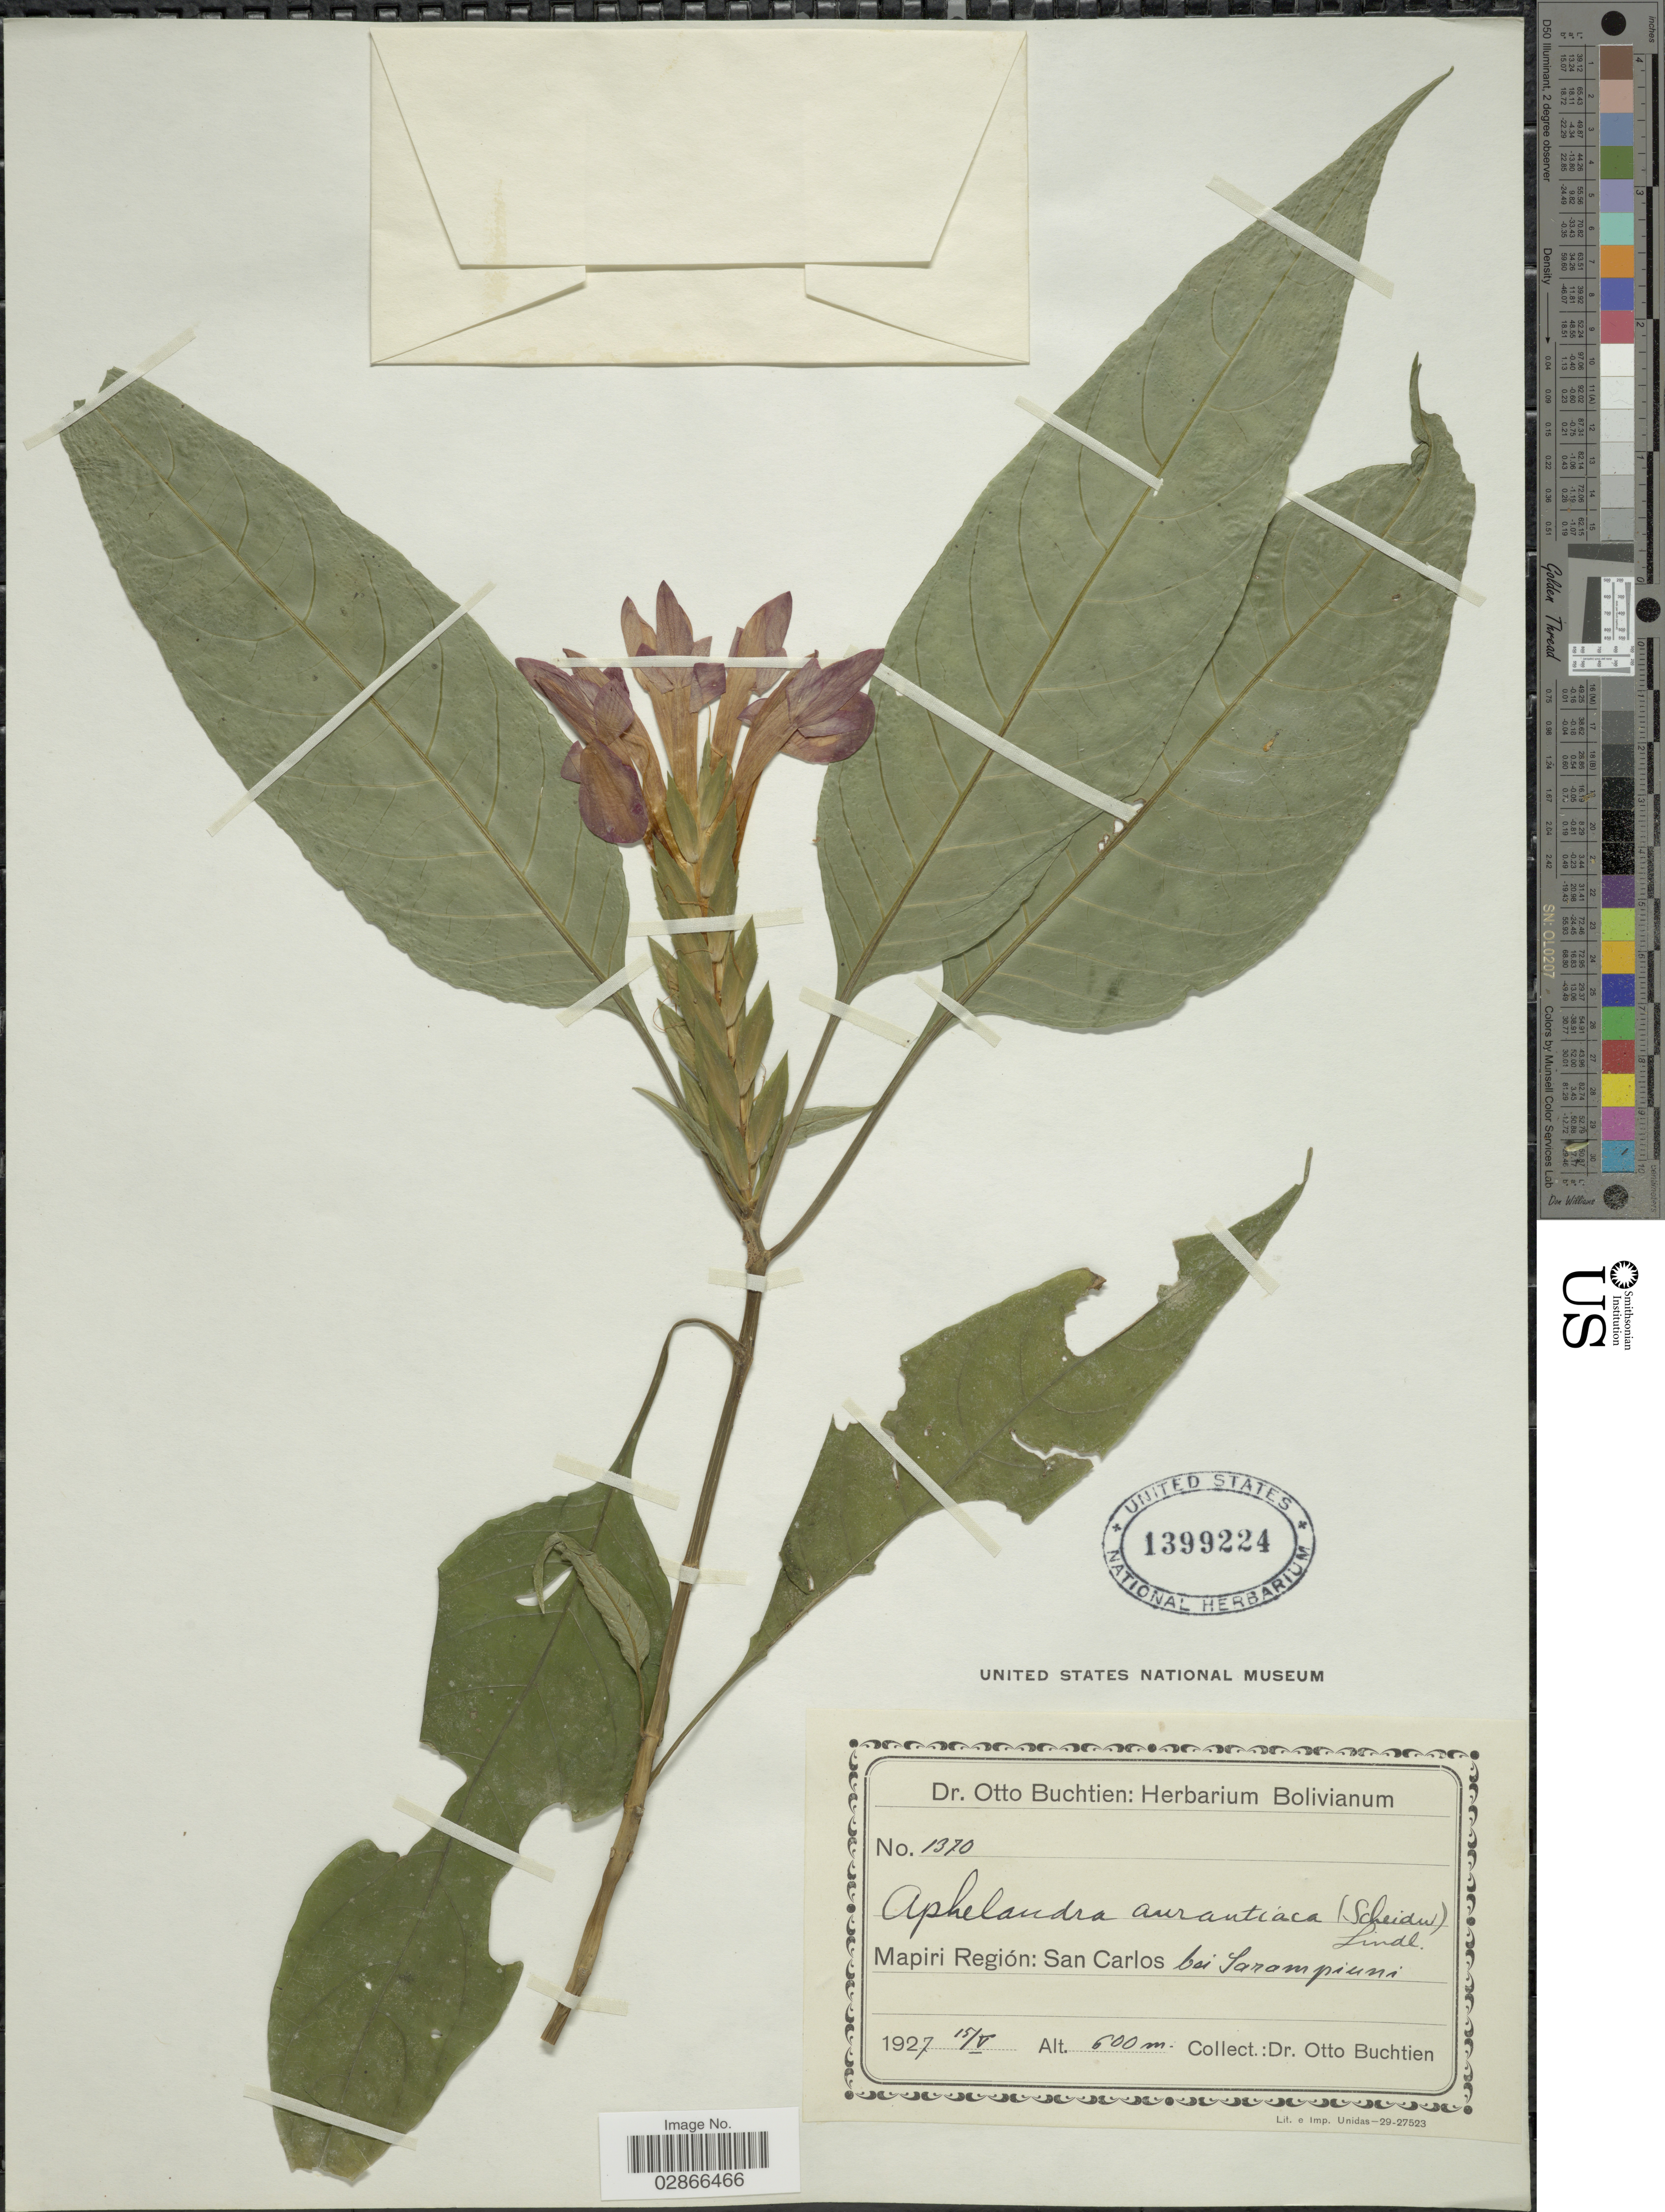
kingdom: Plantae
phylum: Tracheophyta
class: Magnoliopsida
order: Lamiales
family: Acanthaceae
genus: Aphelandra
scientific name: Aphelandra aurantiaca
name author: (Scheidw.) Lindl.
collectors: O. Buchtien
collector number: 1370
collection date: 1927-05-15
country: Bolivia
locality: Mapiri Región: San Carlos bei Sarampiuni.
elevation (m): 600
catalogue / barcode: US 1399224